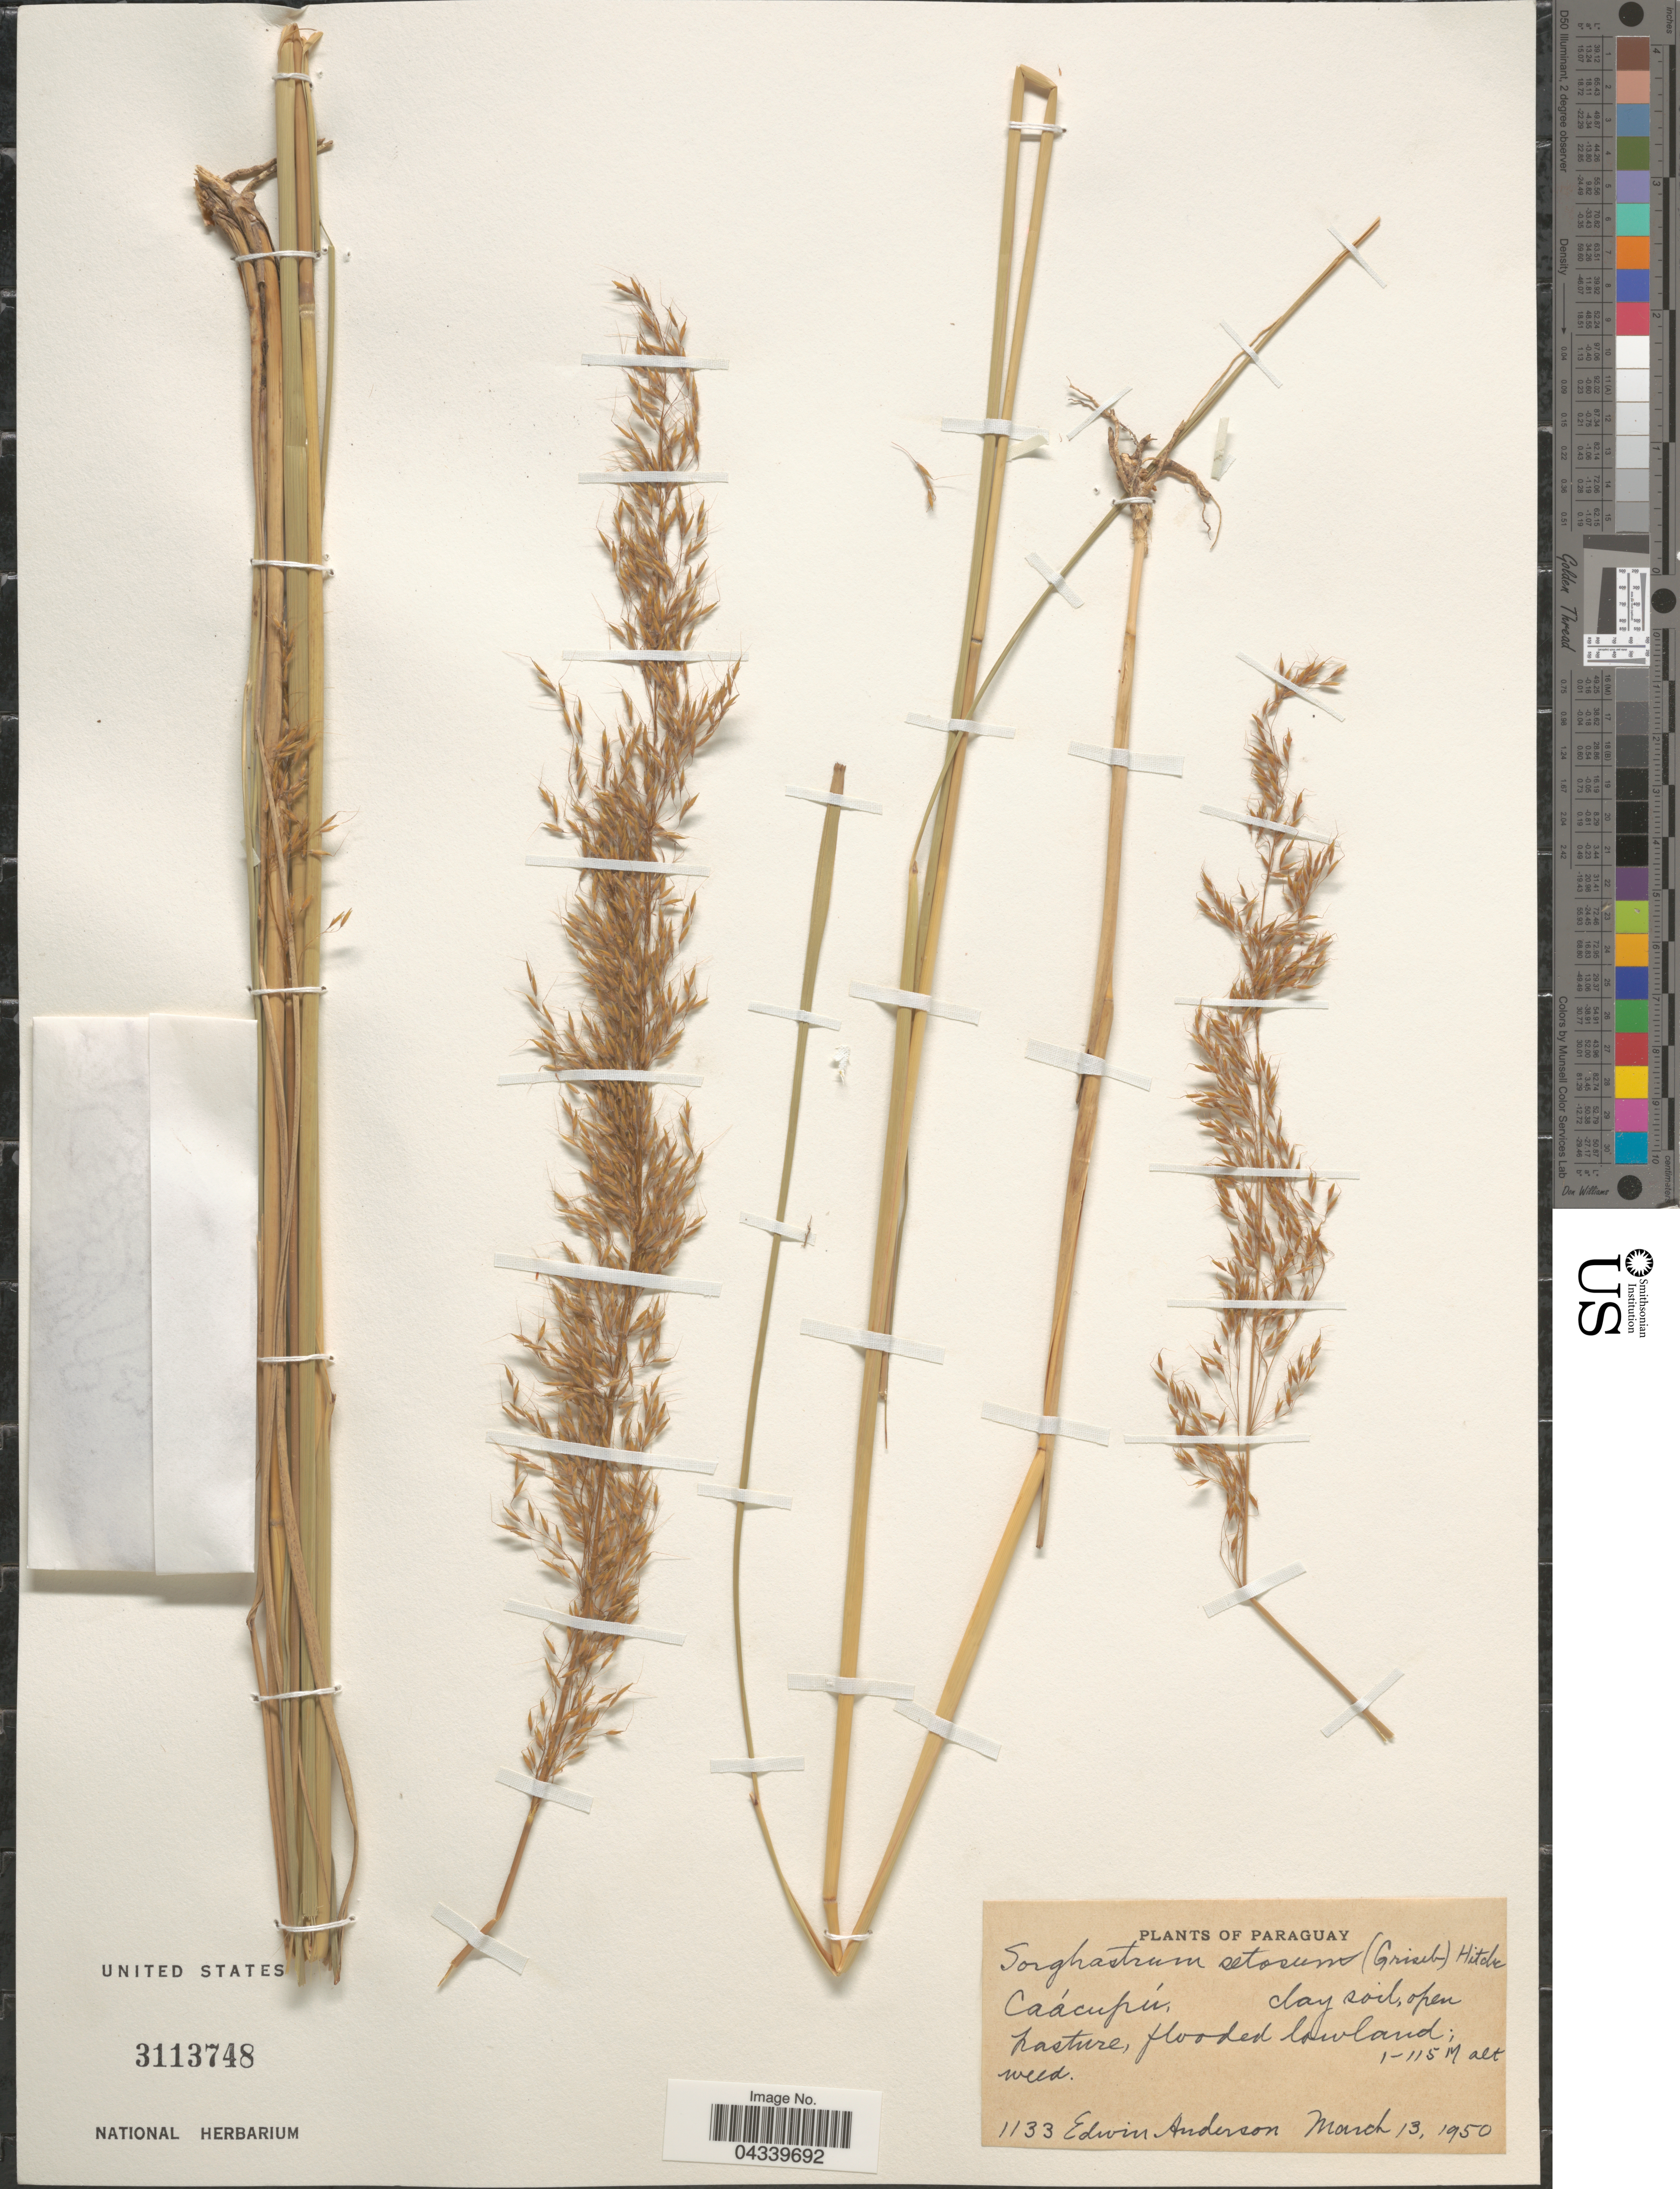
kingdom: Plantae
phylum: Tracheophyta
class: Liliopsida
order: Poales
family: Poaceae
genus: Sorghastrum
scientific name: Sorghastrum setosum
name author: (Griseb.) Hitchc.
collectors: E. Anderson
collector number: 1133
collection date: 1950-03-13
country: Paraguay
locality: Caácupú.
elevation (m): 1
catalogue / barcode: US 3113748